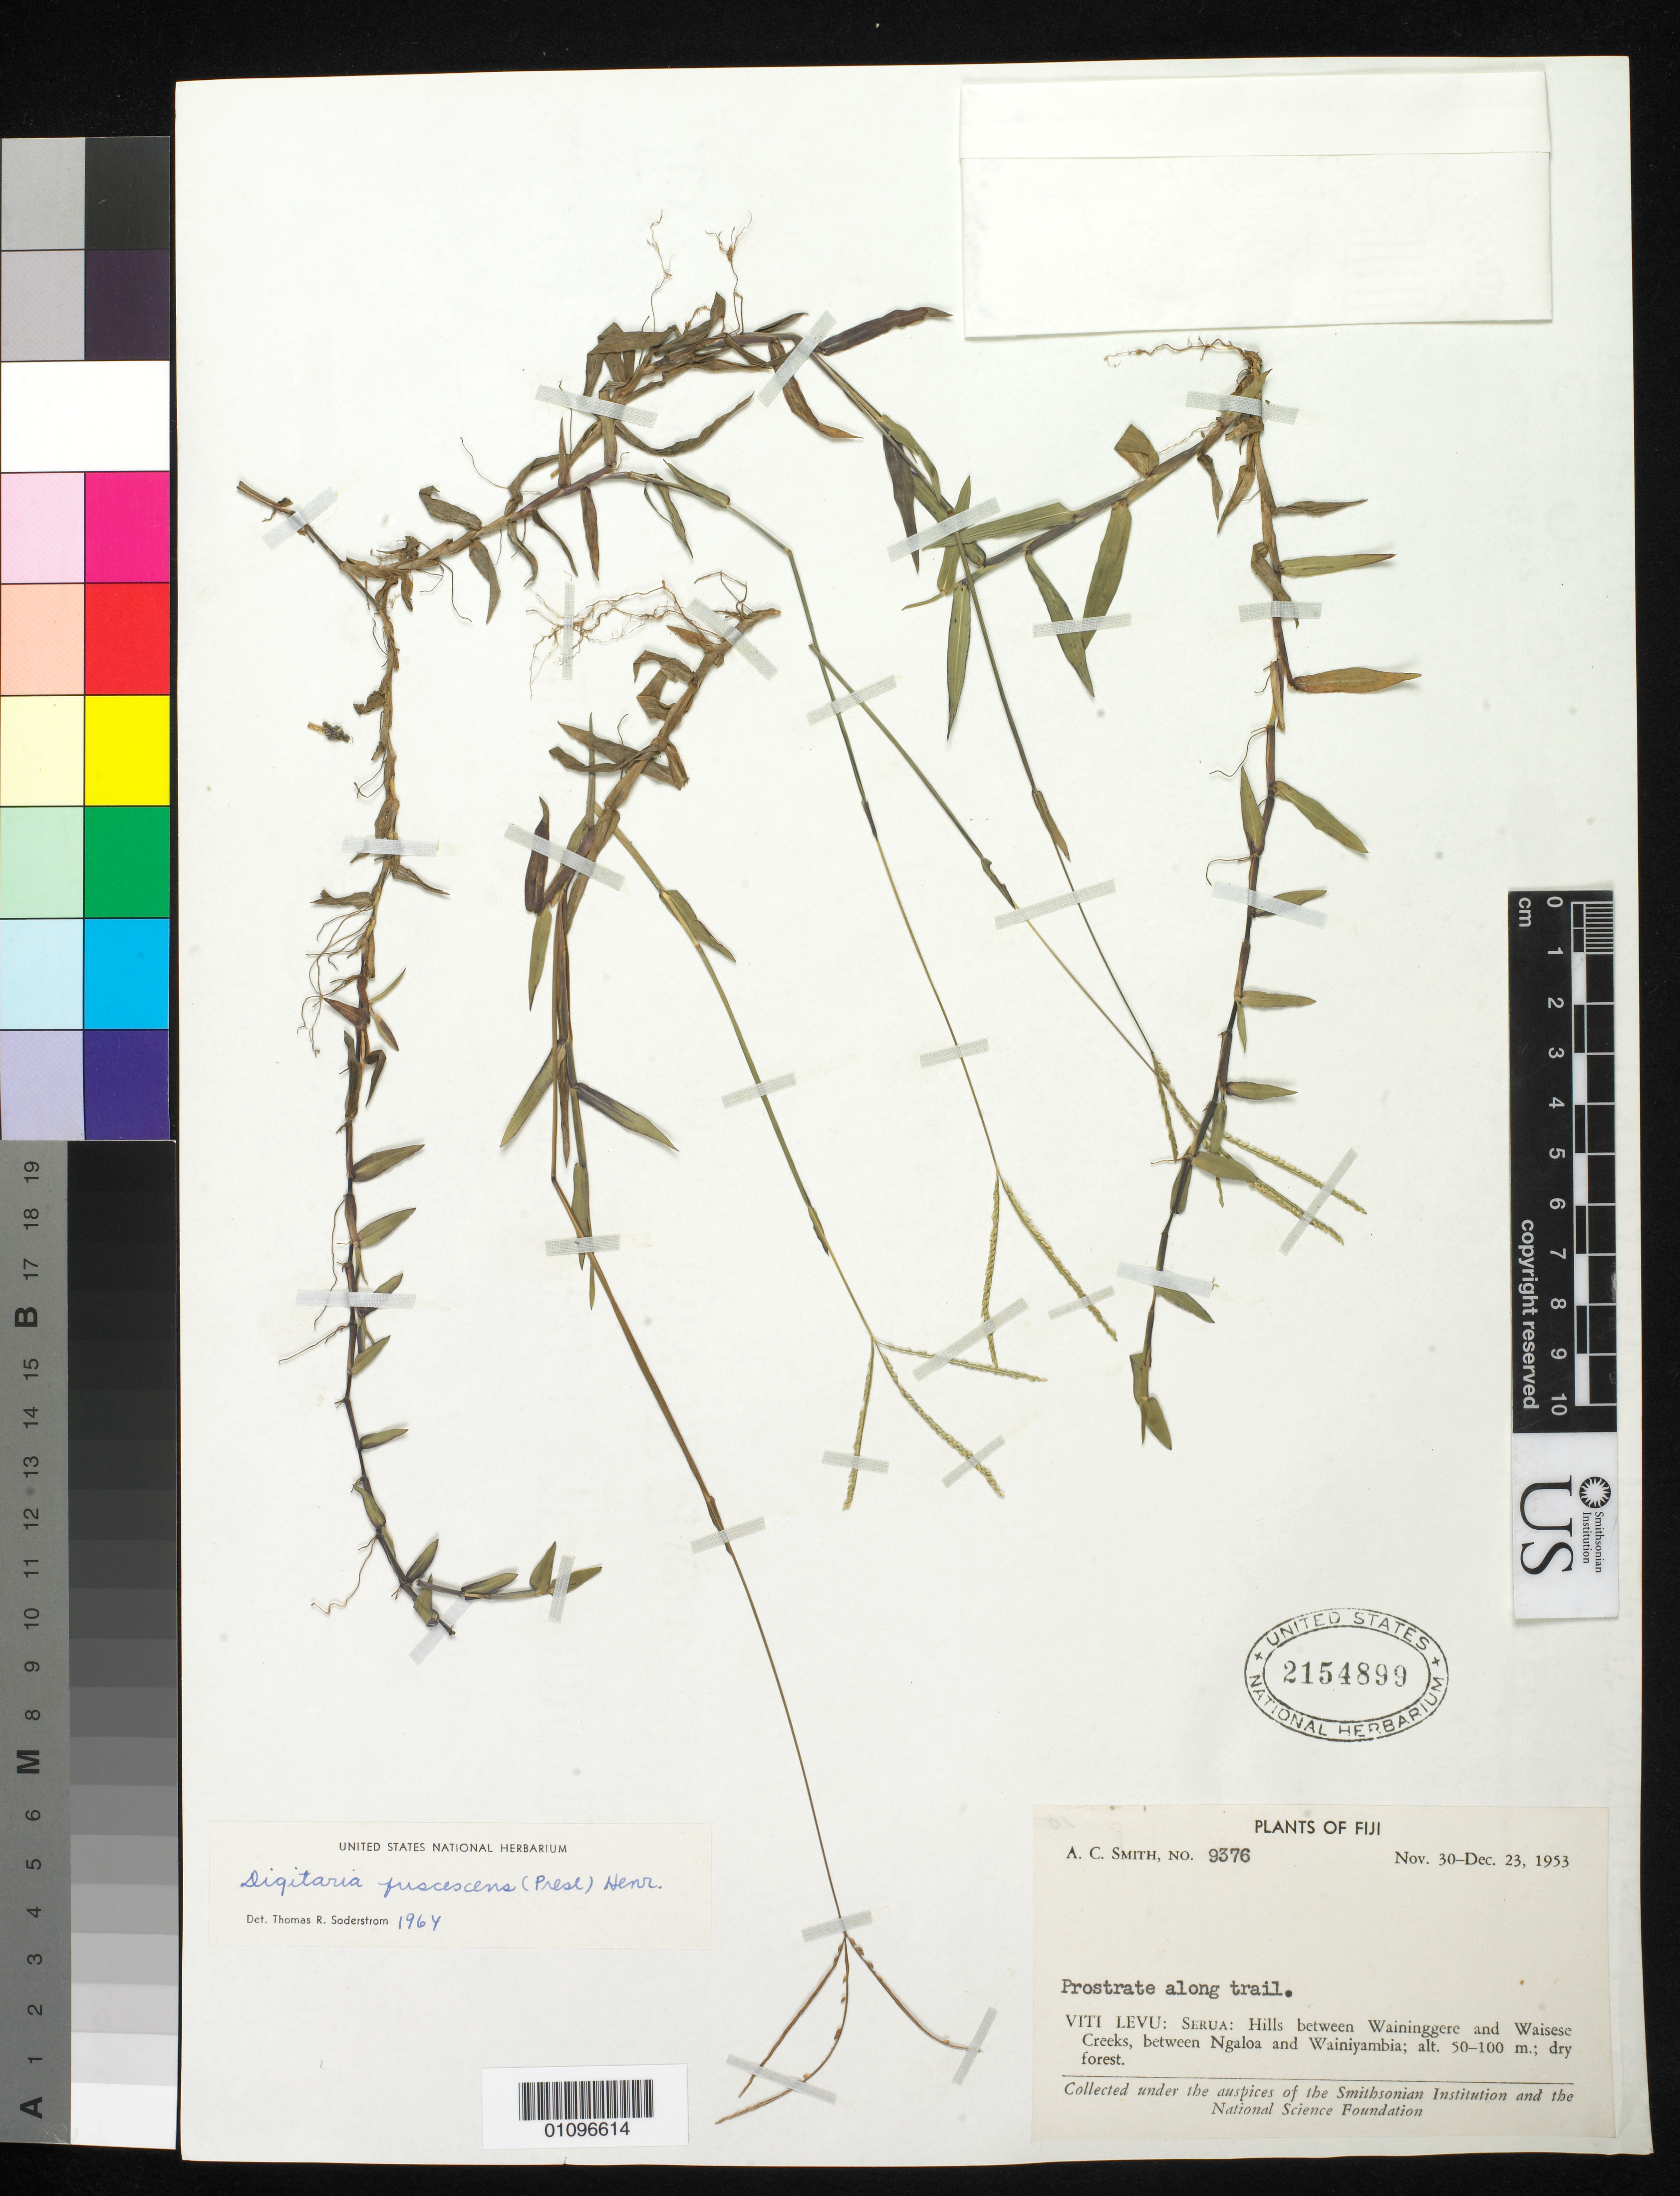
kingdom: Plantae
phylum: Tracheophyta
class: Liliopsida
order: Poales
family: Poaceae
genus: Digitaria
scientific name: Digitaria fuscescens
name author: (J. Presl) Henr.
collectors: A. C. Smith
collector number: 9376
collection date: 1953-11-30/1953-12-23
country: Fiji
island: Viti Levu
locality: Serua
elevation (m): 50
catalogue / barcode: US 2154899